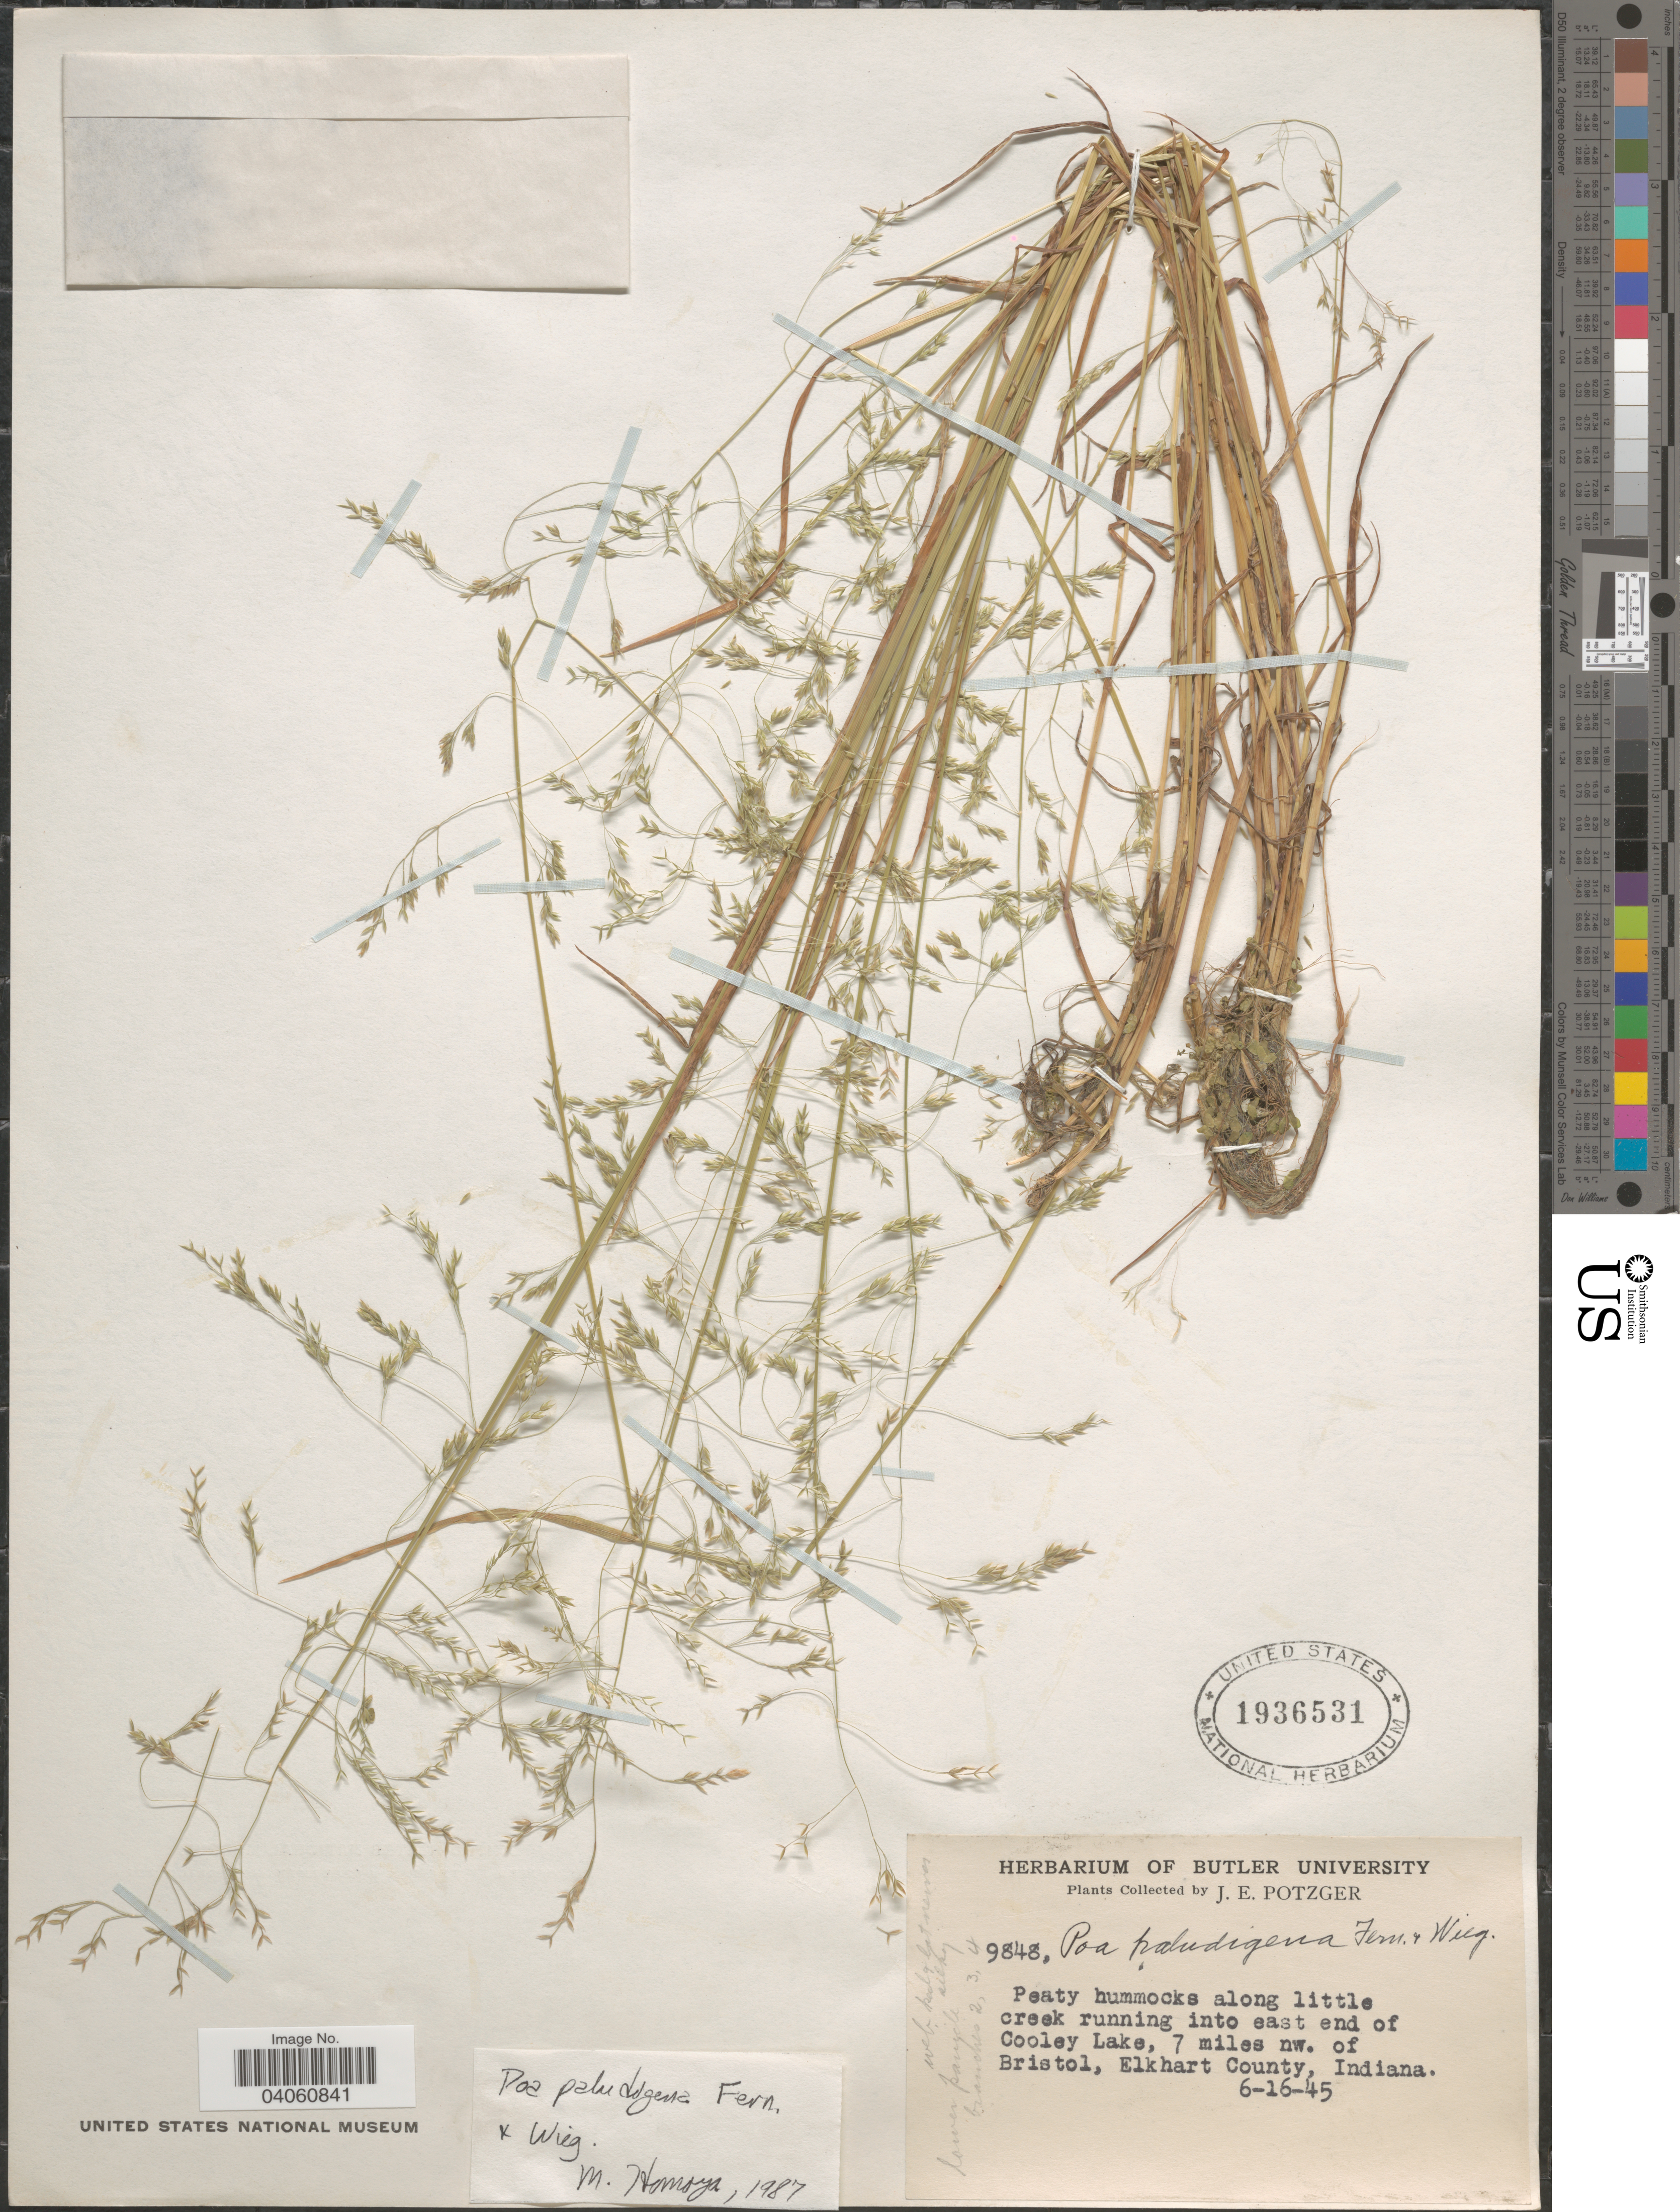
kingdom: Plantae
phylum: Tracheophyta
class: Liliopsida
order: Poales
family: Poaceae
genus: Poa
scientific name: Poa paludigena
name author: Fernald & Wiegand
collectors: J. Potzger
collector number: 9848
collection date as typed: Transcribed d/m/y: 16/6/45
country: United States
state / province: Indiana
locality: Along little creek running into east end of Cooley Lake, 7 miles nw. of Bristol, Elkhart County.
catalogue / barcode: US 1936531